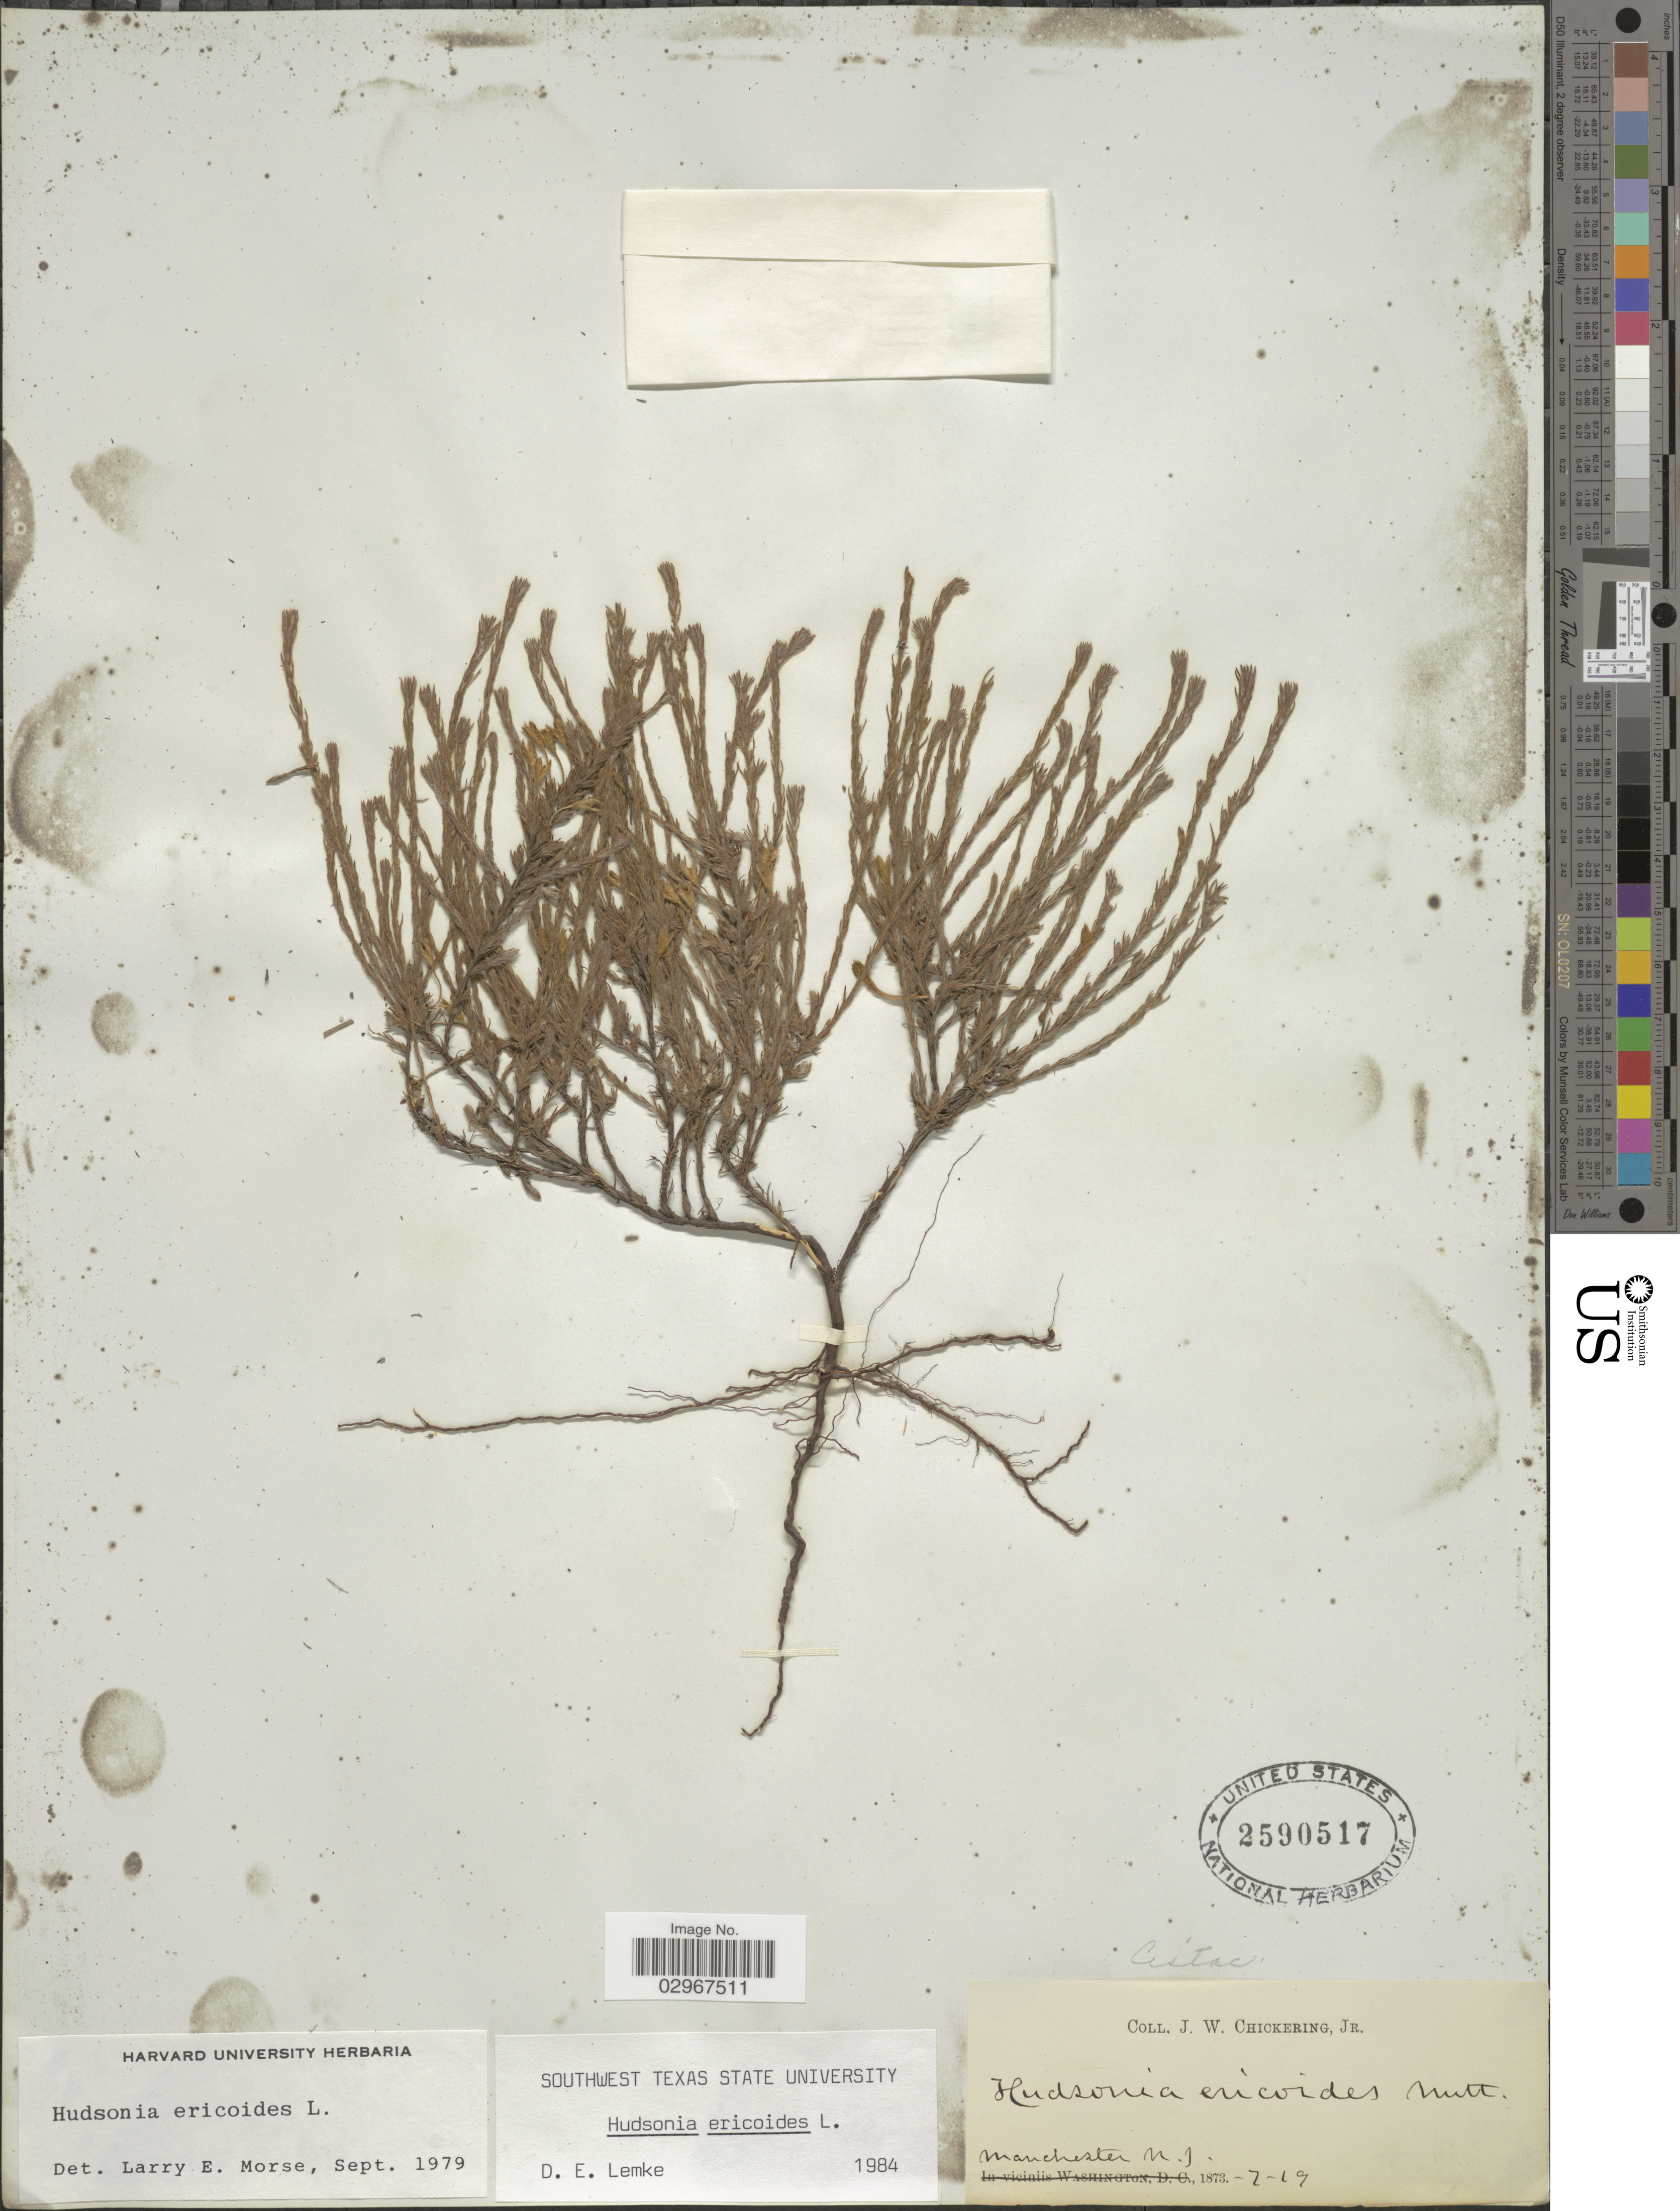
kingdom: Plantae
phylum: Tracheophyta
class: Magnoliopsida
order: Malvales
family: Cistaceae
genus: Hudsonia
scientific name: Hudsonia ericoides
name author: L.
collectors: J. W. Chickering Jr.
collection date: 1873-07-19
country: United States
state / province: New Jersey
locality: Manchester, N.J.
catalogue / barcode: US 2590517